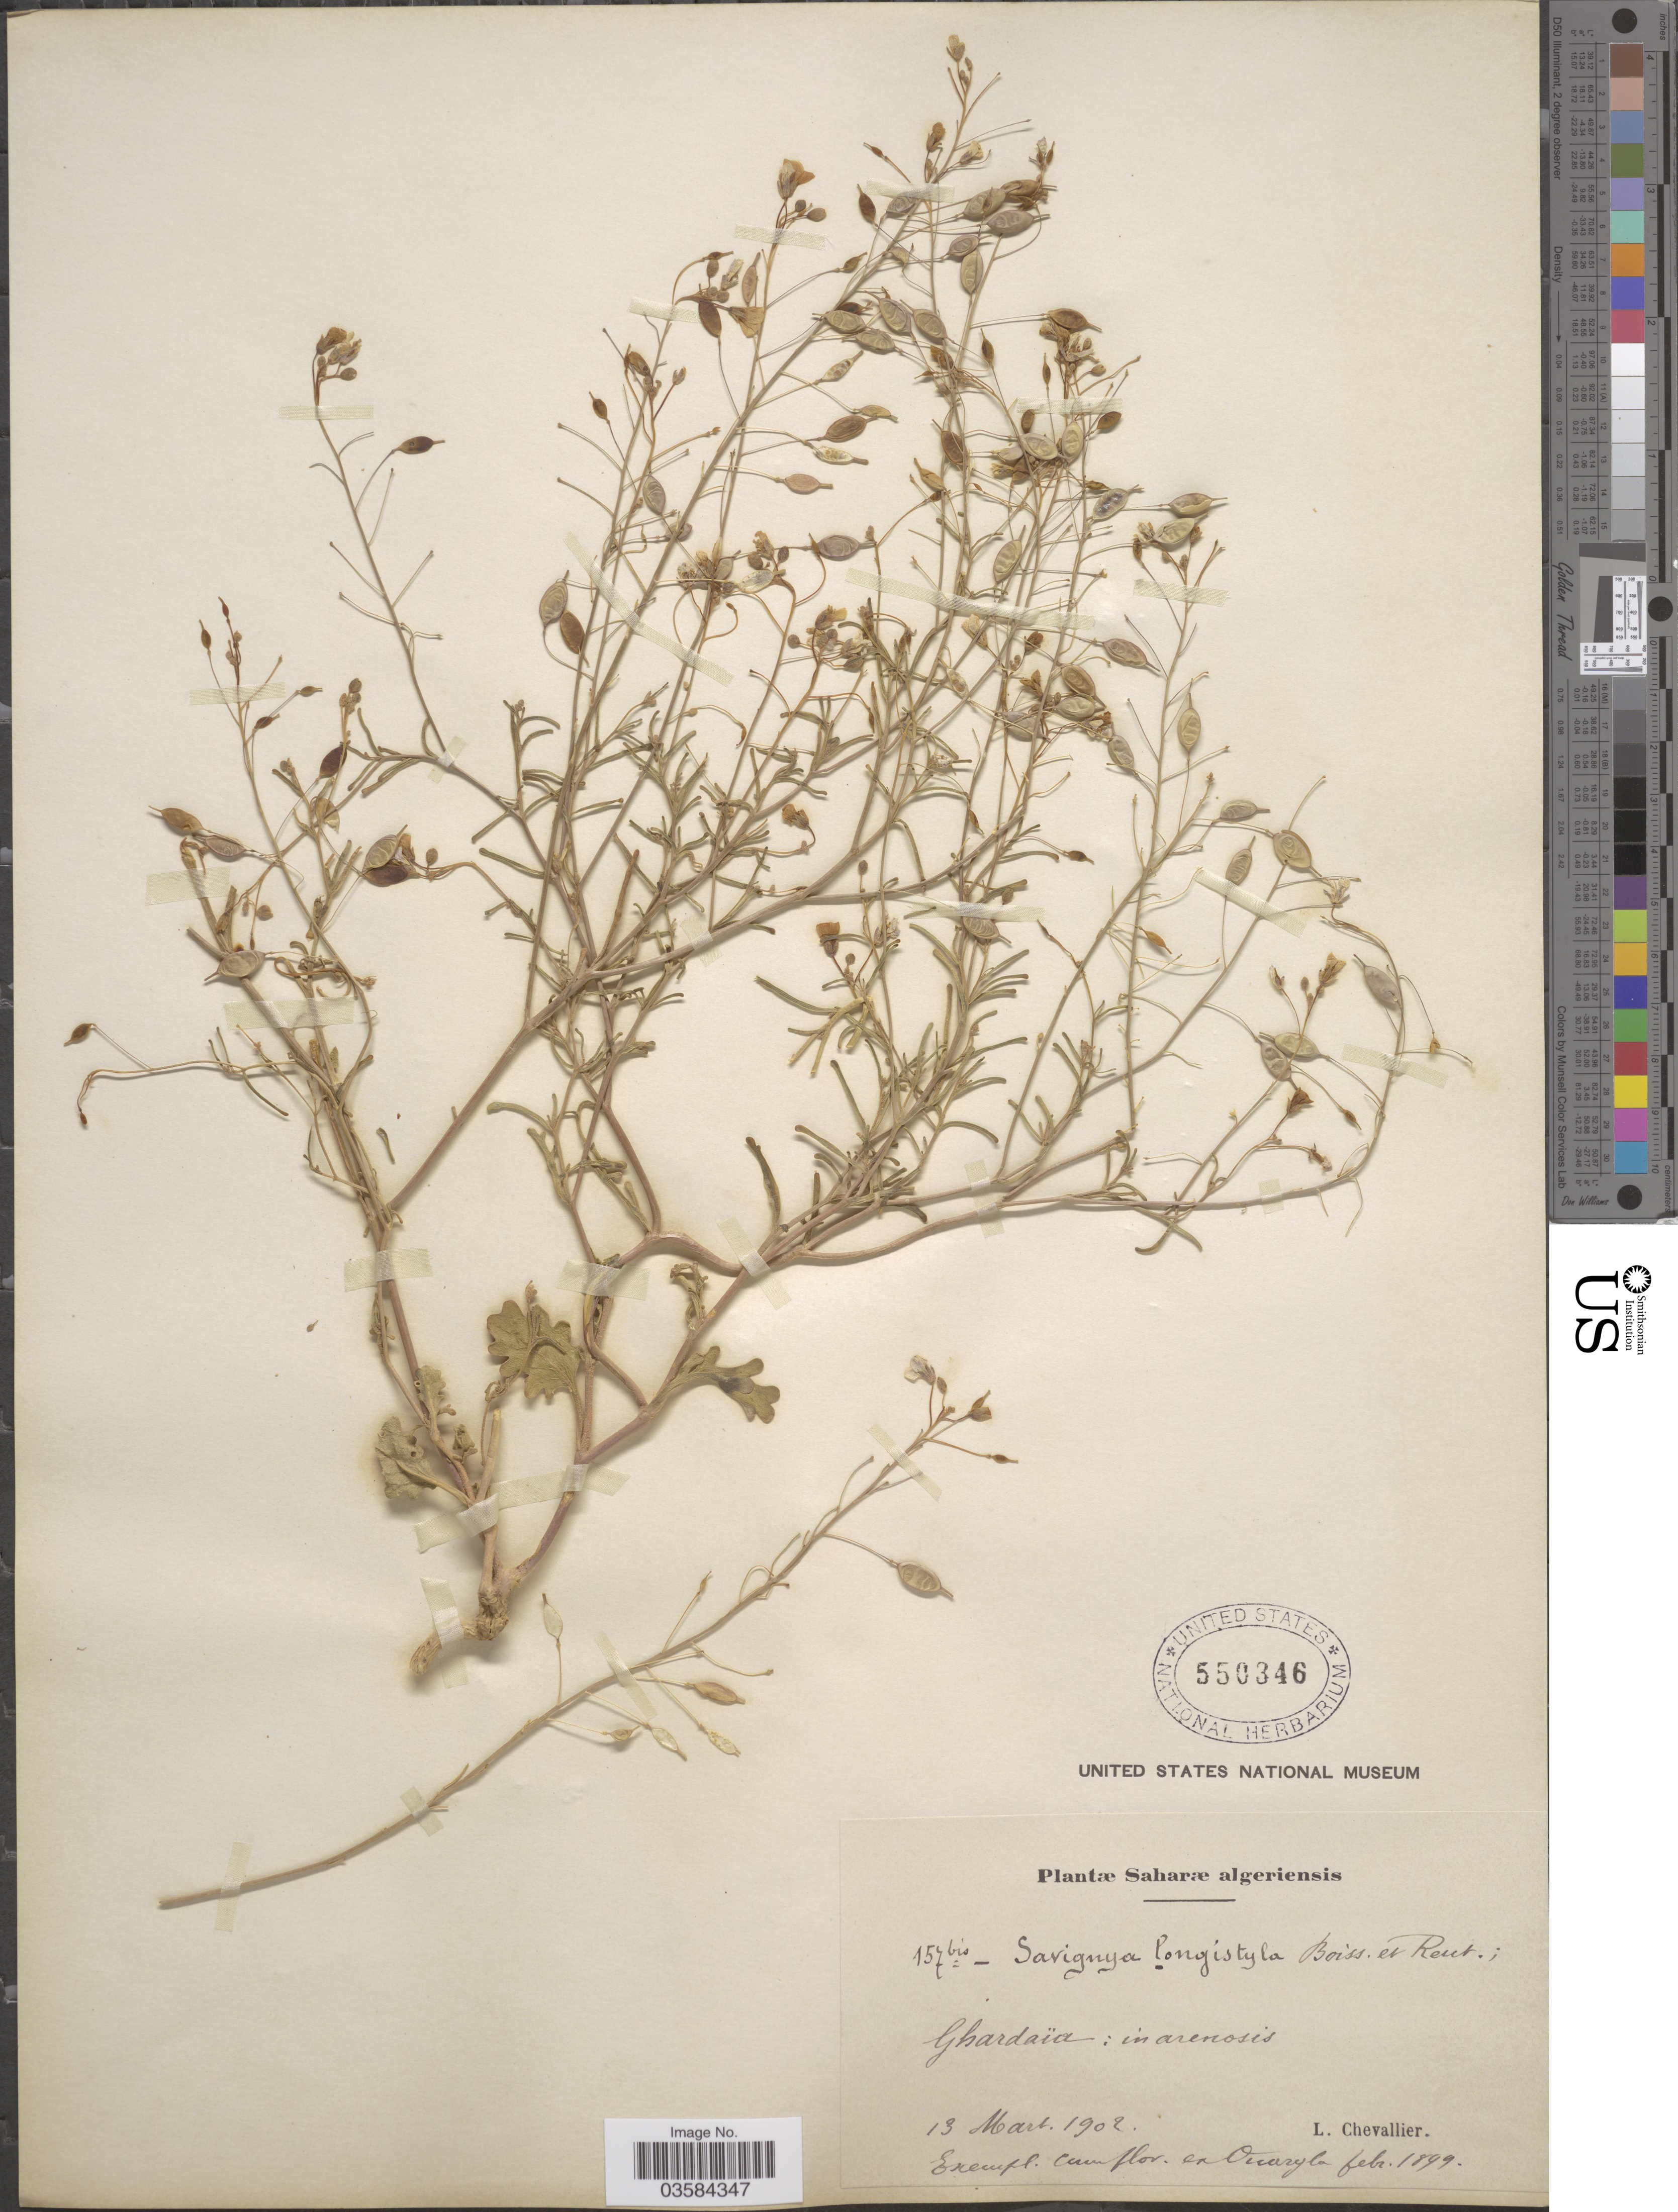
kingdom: Plantae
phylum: Tracheophyta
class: Magnoliopsida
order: Brassicales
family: Brassicaceae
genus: Savignya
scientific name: Savignya longistyla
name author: Boiss. & Reut.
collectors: L. Chevallier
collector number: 157bis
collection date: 1902-03-13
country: Algeria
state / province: Ghardaïa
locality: Saharæ algeriensis.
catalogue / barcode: US 550346